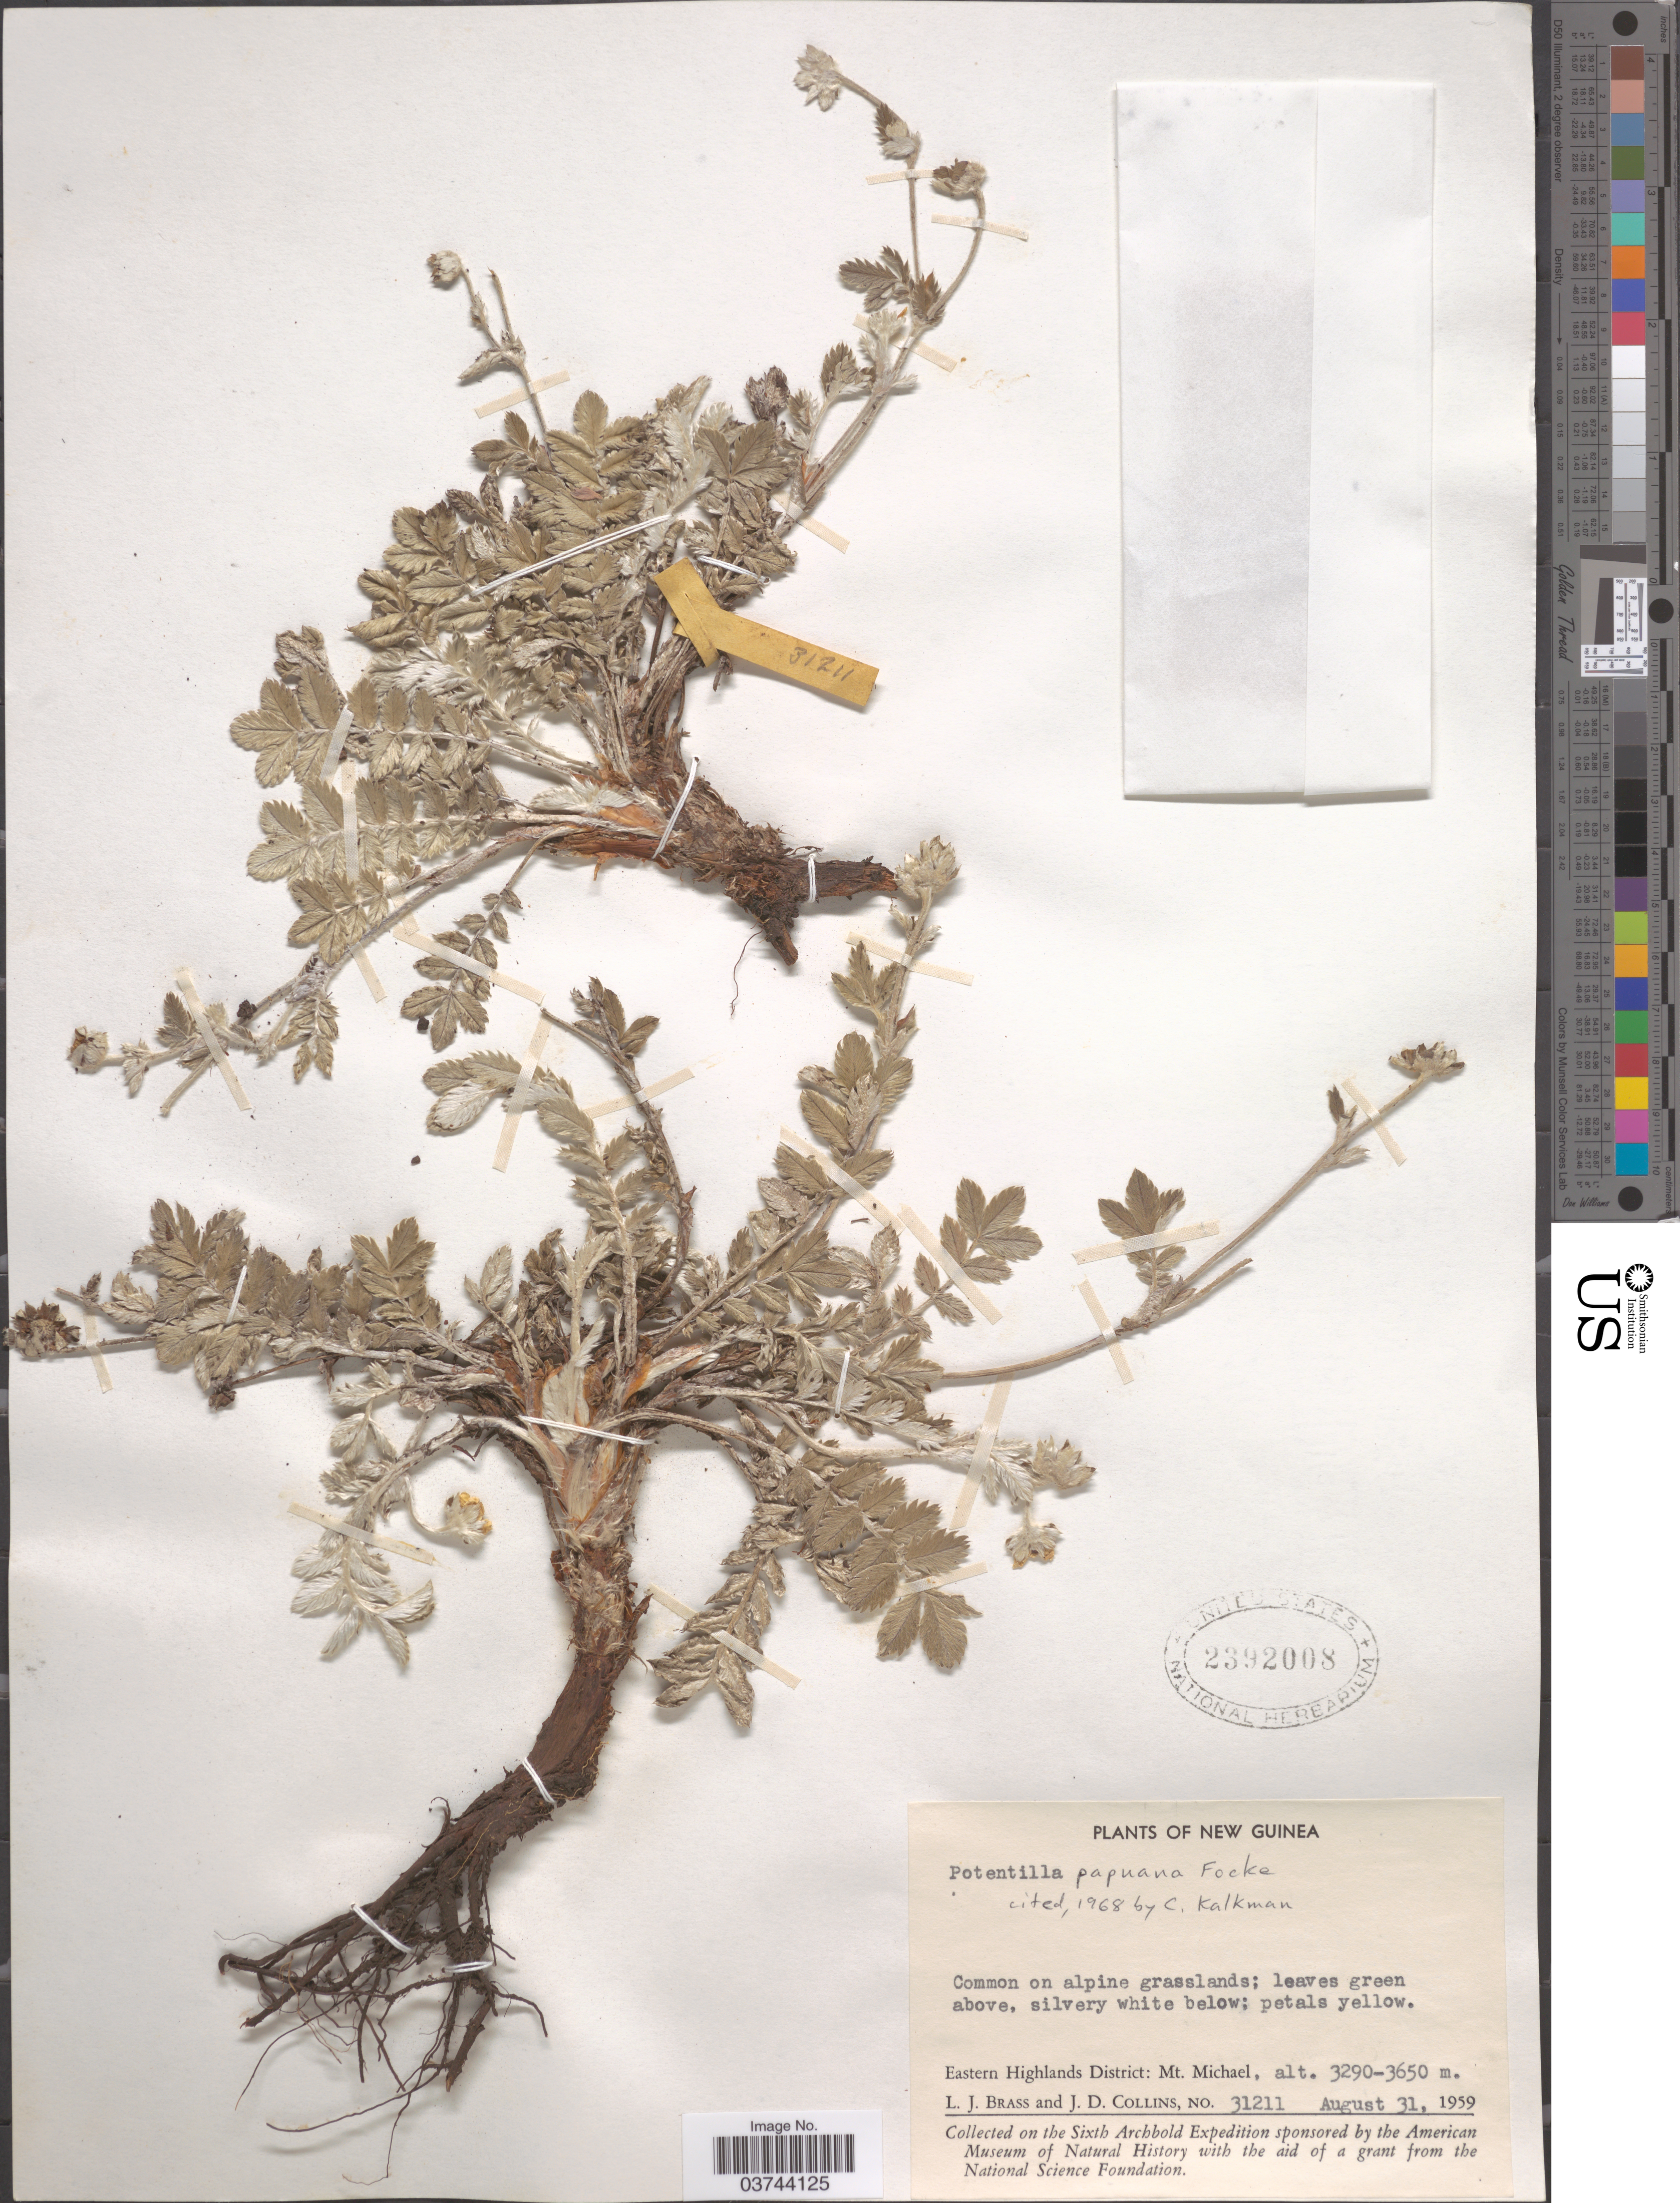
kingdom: Plantae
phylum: Tracheophyta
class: Magnoliopsida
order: Rosales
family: Rosaceae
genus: Potentilla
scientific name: Potentilla papuana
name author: Focke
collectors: L. J. Brass & J. Collins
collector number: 31211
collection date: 1959-08-31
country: Papua New Guinea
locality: New Guinea. Eastern Highlands District: Mt. Michael.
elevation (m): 3290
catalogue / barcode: US 2392008